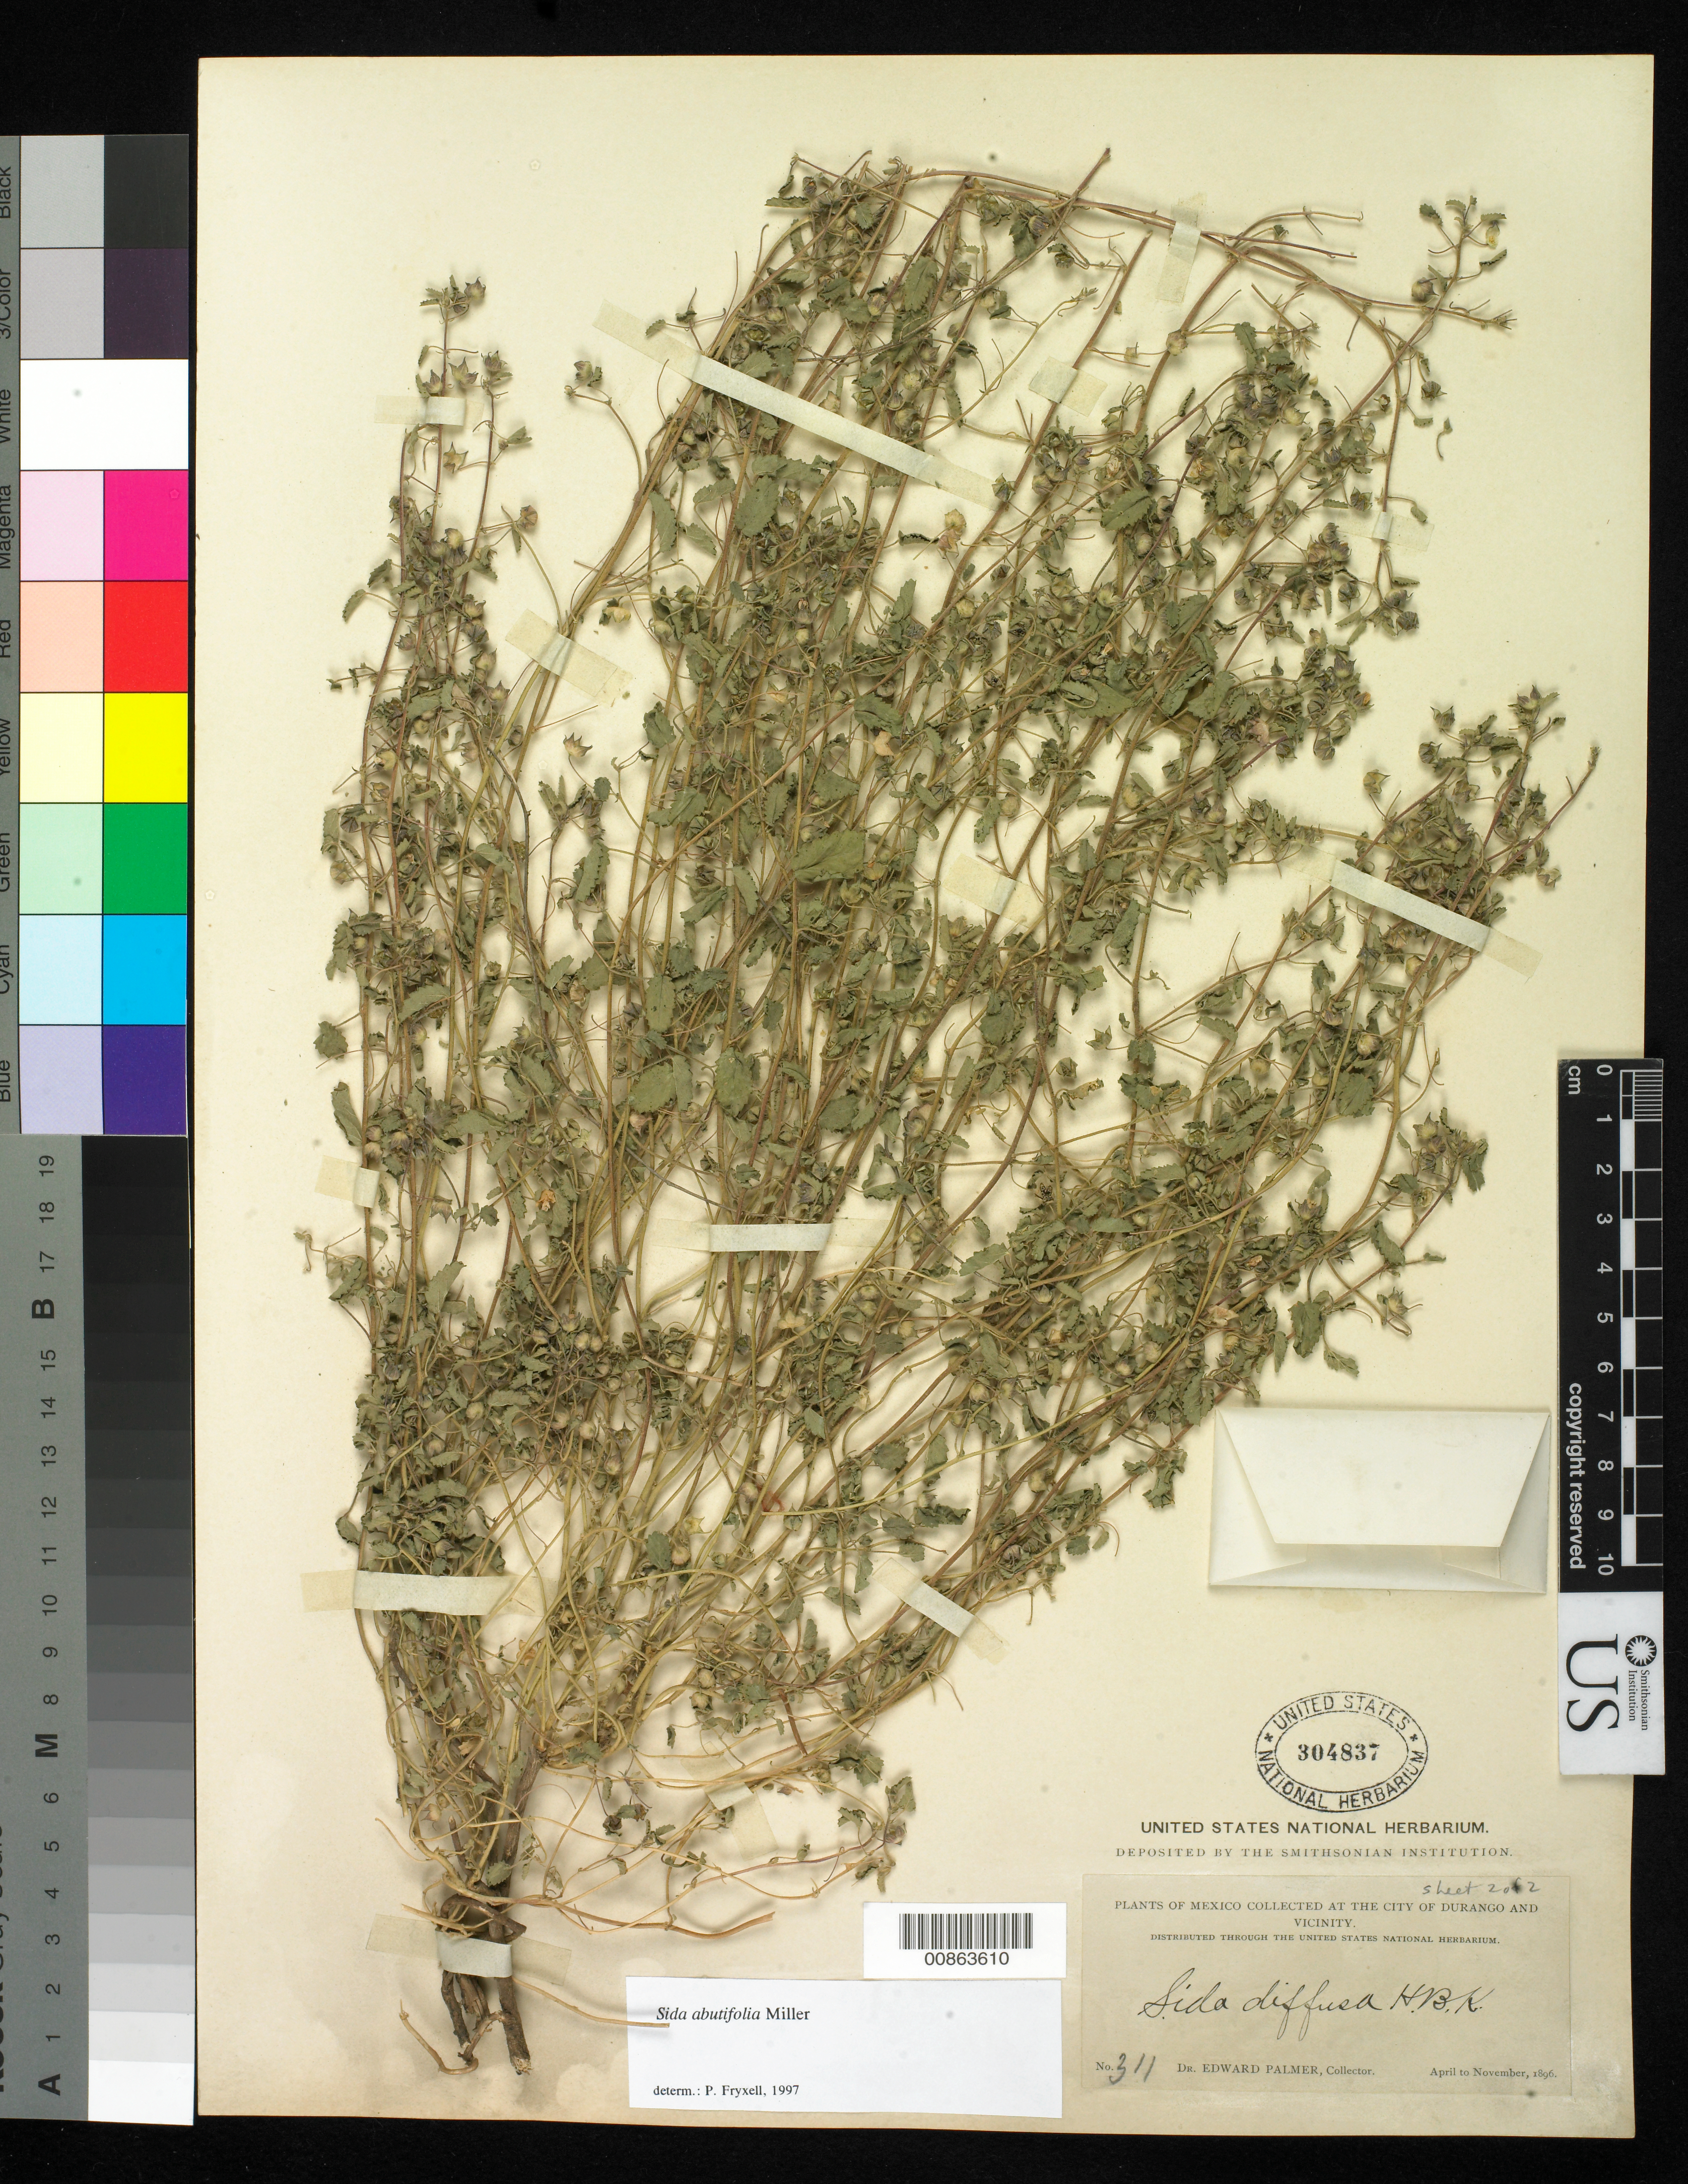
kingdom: Plantae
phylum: Tracheophyta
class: Magnoliopsida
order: Malvales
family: Malvaceae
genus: Sida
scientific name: Sida abutilifolia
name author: Mill.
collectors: E. Palmer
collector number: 311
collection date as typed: Apr 1896 to -- Nov 1896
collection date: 1896-04/1896-11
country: Mexico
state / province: Durango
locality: City of Durango and vicinity.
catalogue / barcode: US 304837